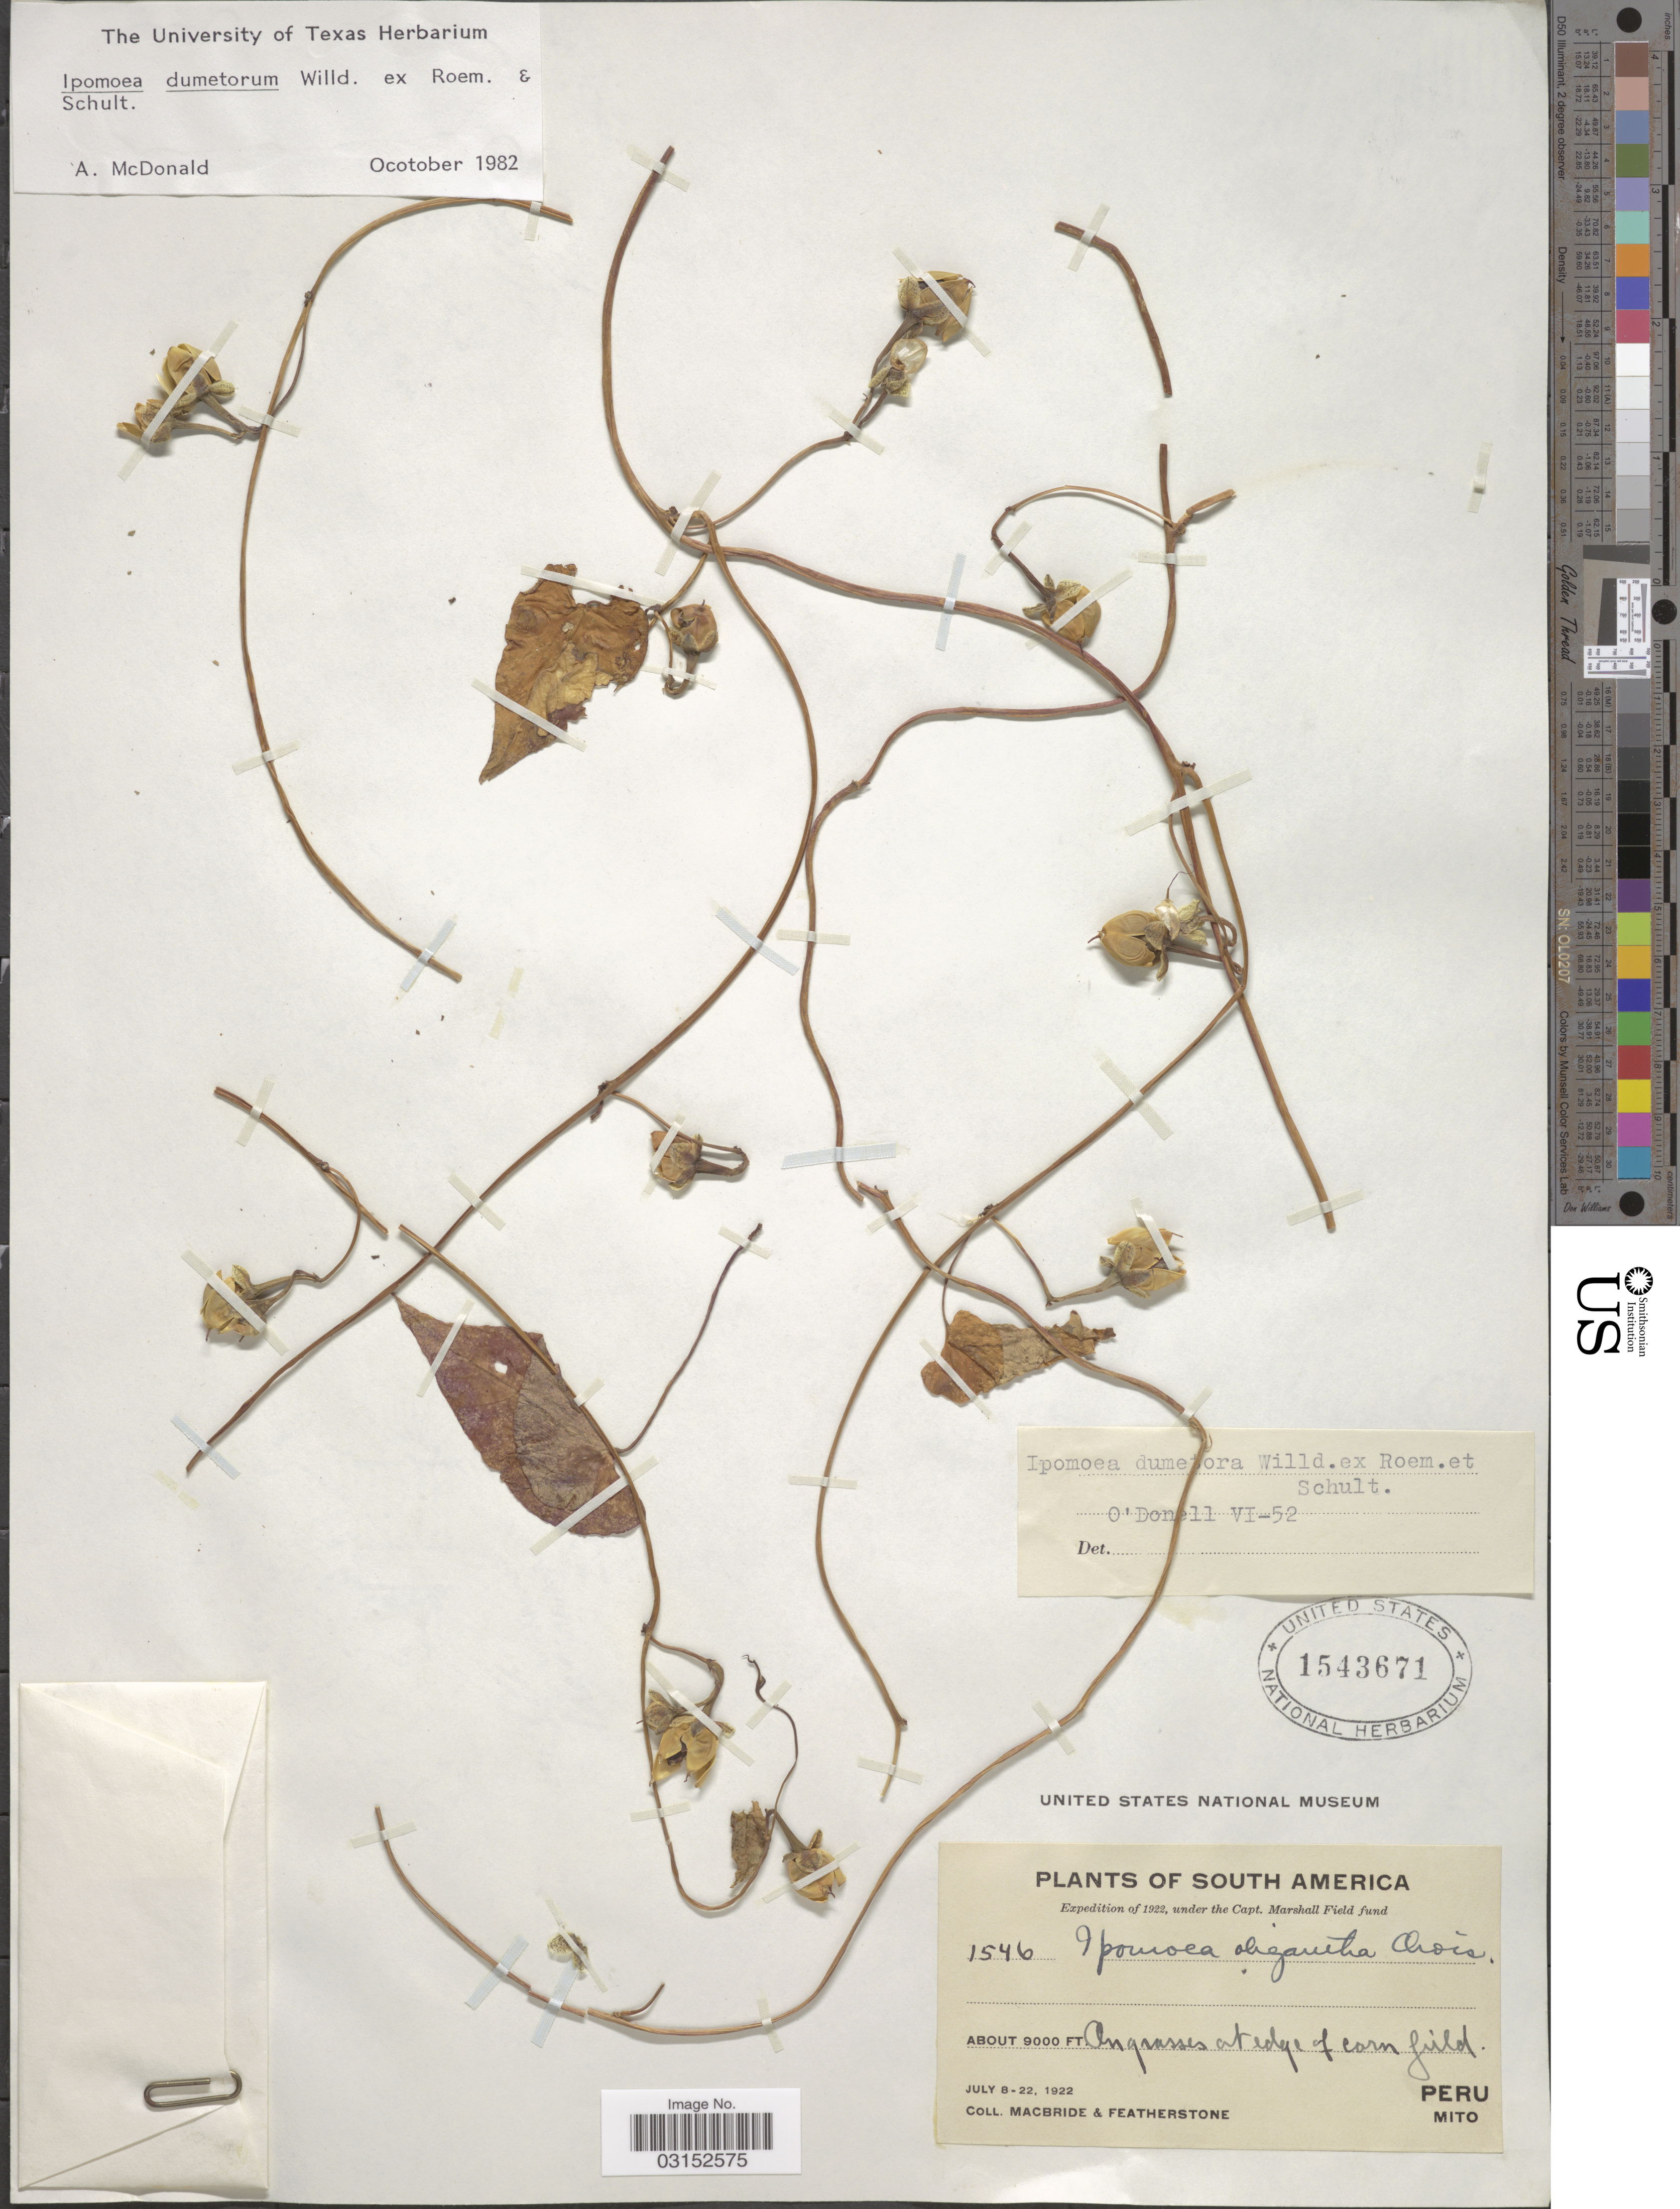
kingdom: Plantae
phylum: Tracheophyta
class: Magnoliopsida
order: Solanales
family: Convolvulaceae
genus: Ipomoea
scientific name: Ipomoea dumetorum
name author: Willd.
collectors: Macbride, -- & -. Featherstone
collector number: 1546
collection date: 1922-07-08/1922-07-22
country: Peru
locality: Mito.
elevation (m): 2743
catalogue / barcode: US 1543671